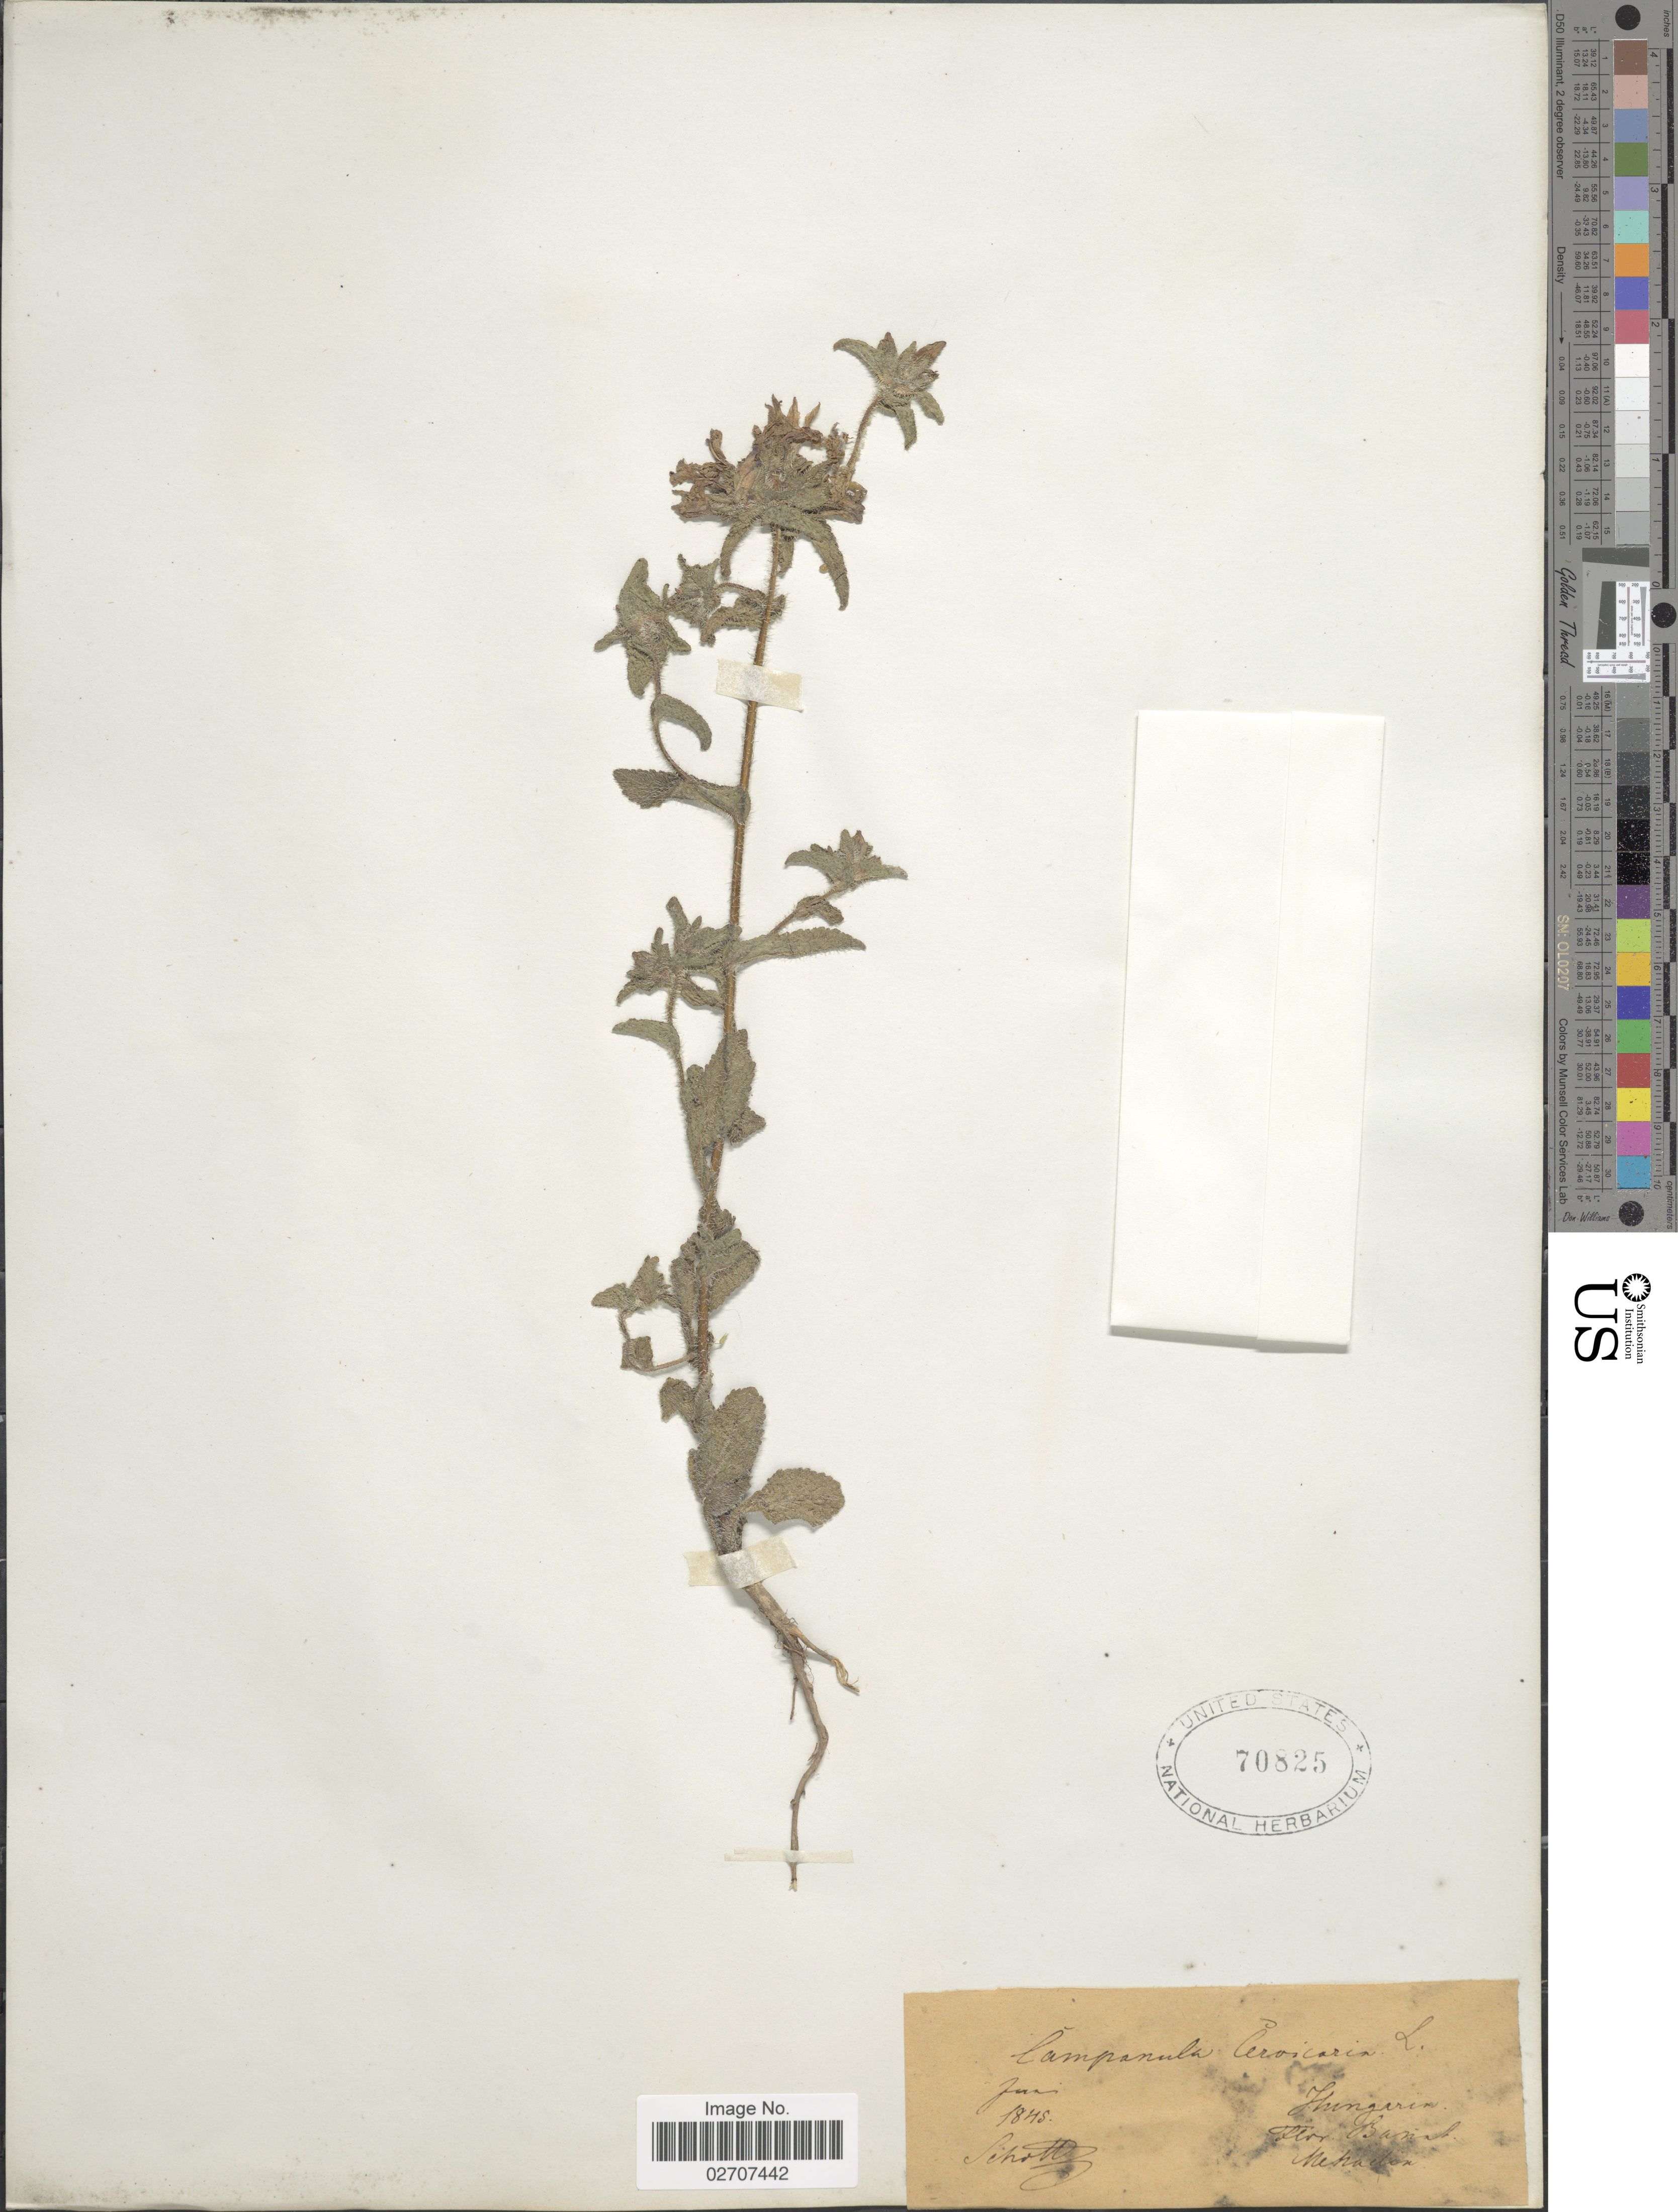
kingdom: Plantae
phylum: Tracheophyta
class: Magnoliopsida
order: Asterales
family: Campanulaceae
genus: Campanula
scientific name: Campanula cervicaria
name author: L.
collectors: Schott, --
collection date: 1845-06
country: Romania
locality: Hungaria, Flor. Banat, Menadia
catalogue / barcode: US 70825